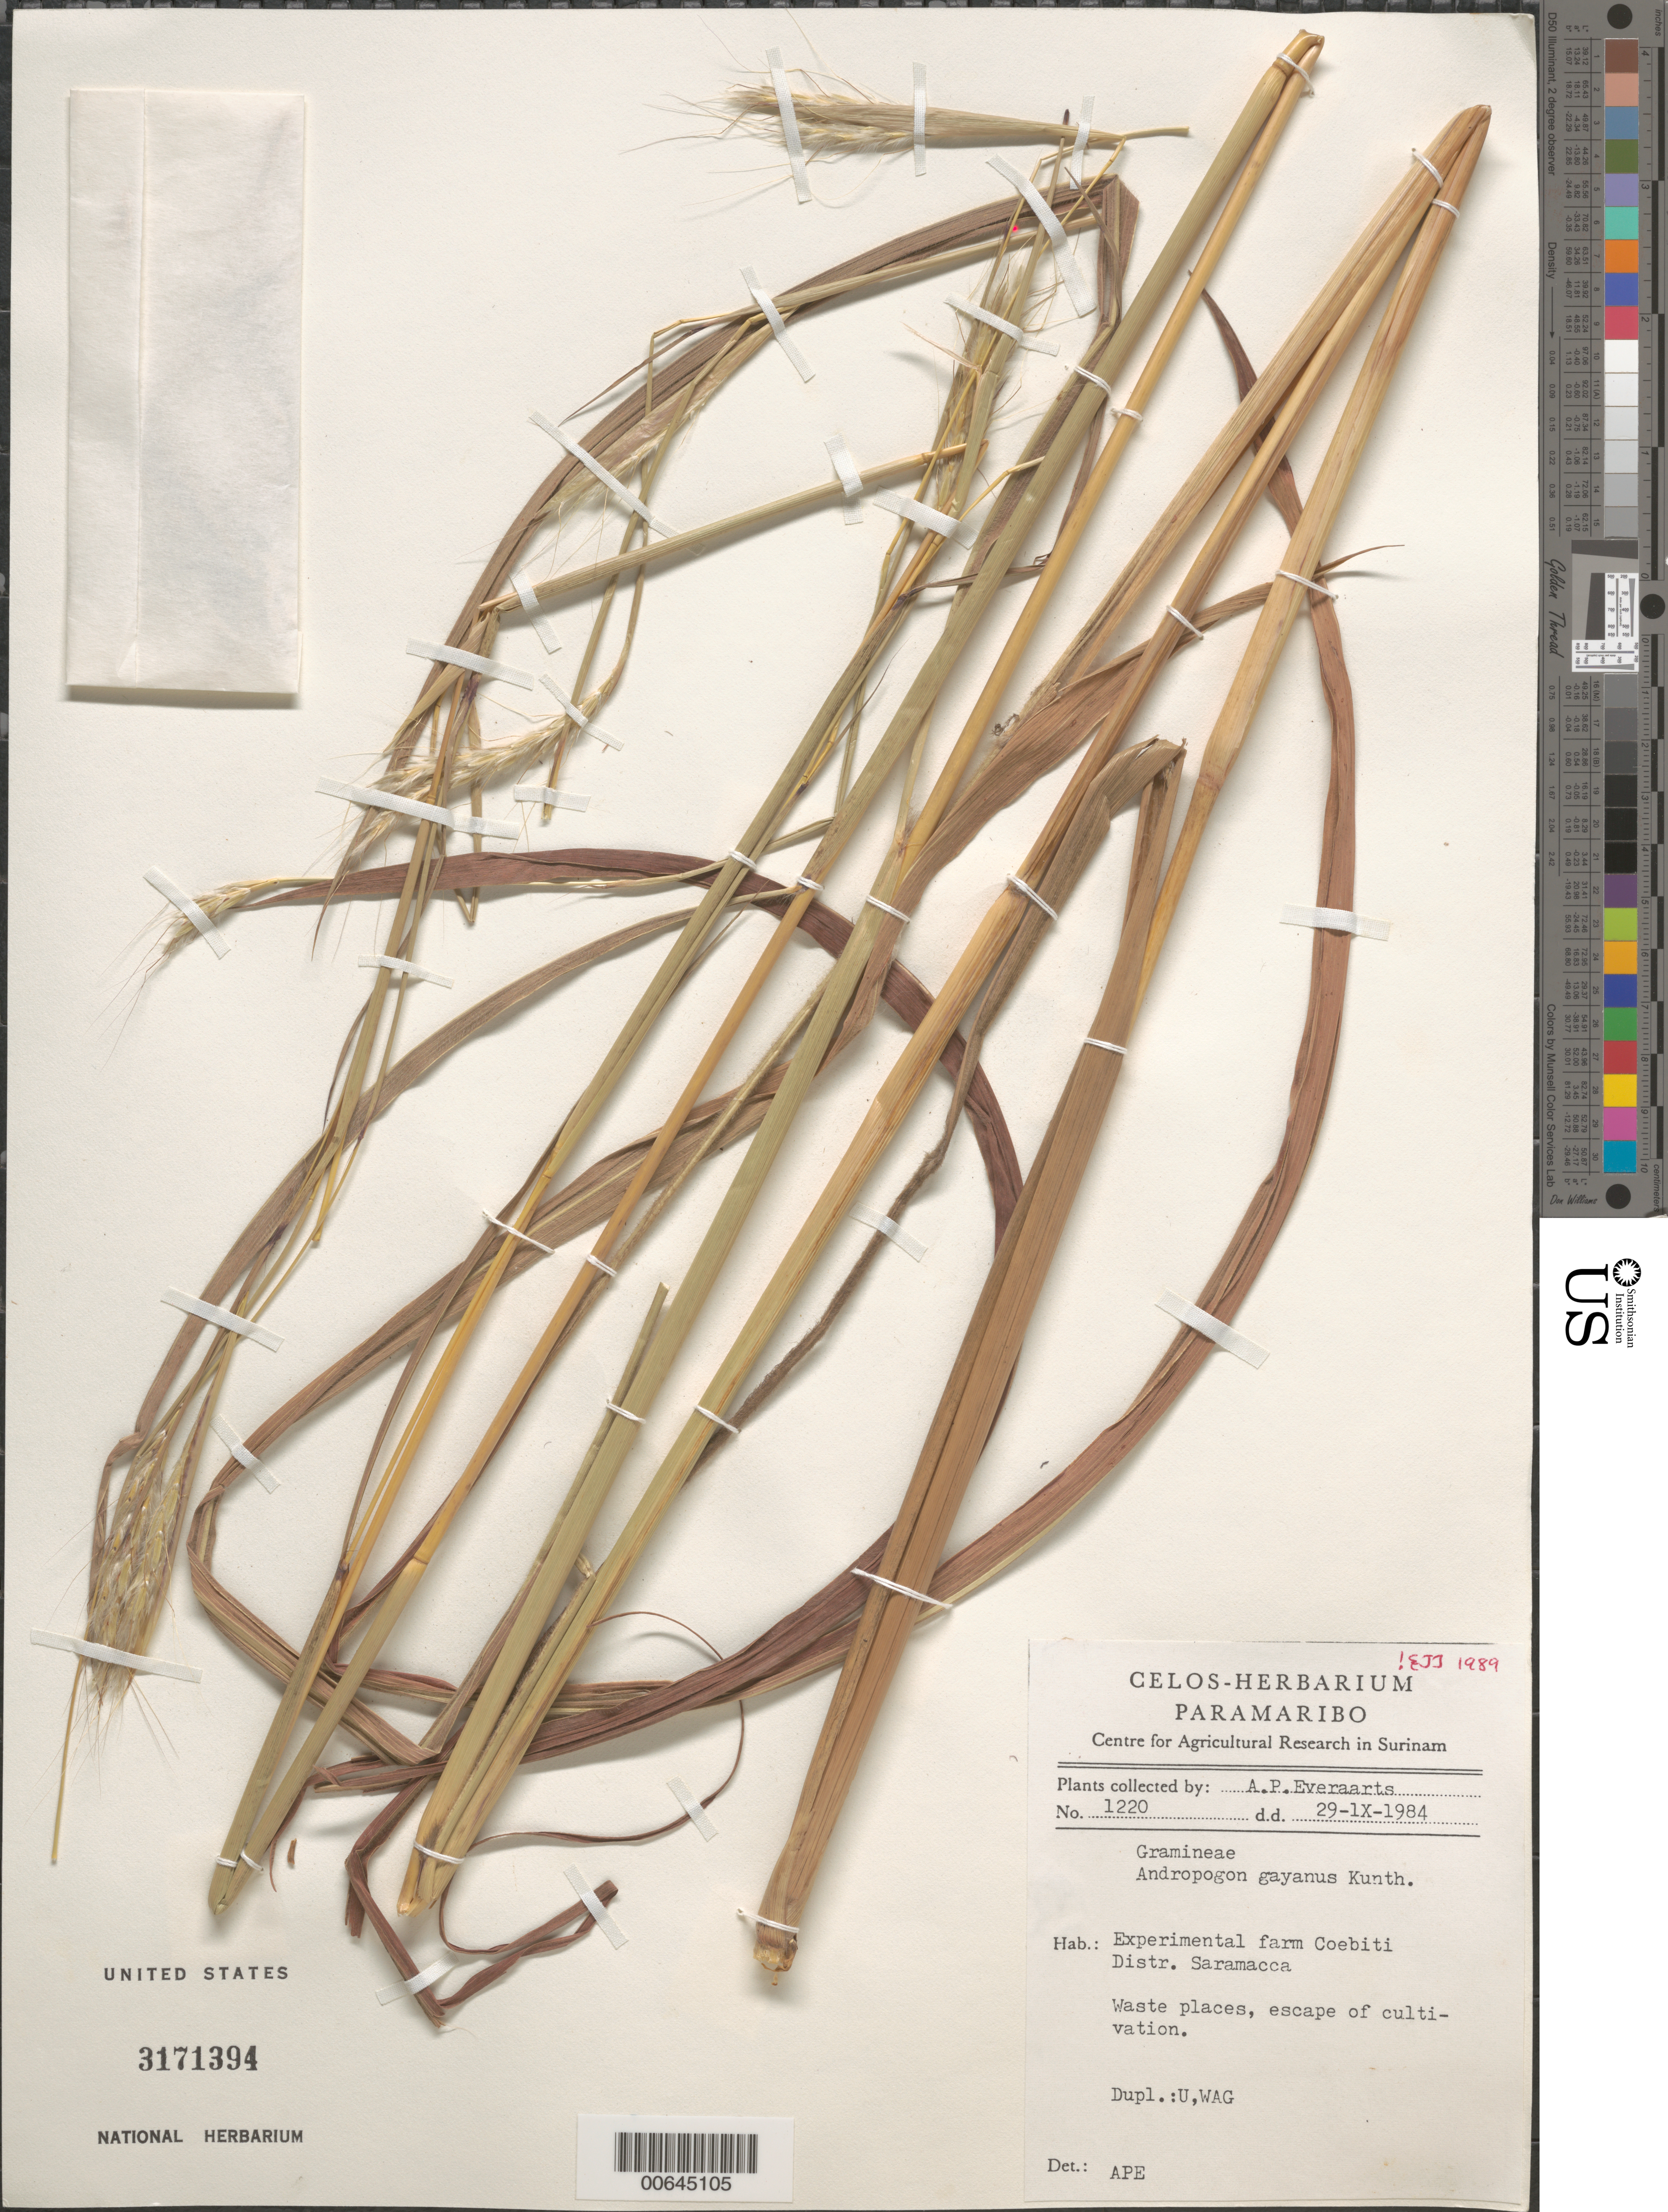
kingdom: Plantae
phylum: Tracheophyta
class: Liliopsida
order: Poales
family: Poaceae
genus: Andropogon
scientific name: Andropogon gayanus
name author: Kunth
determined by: Judziewicz, E. J.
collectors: A. Everaarts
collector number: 1220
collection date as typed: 29-Sep-84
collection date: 1984-09-29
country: Suriname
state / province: Saramacca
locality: Coebiti Experimental Farm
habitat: Waste places, escape of cultivation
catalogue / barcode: US 3171394